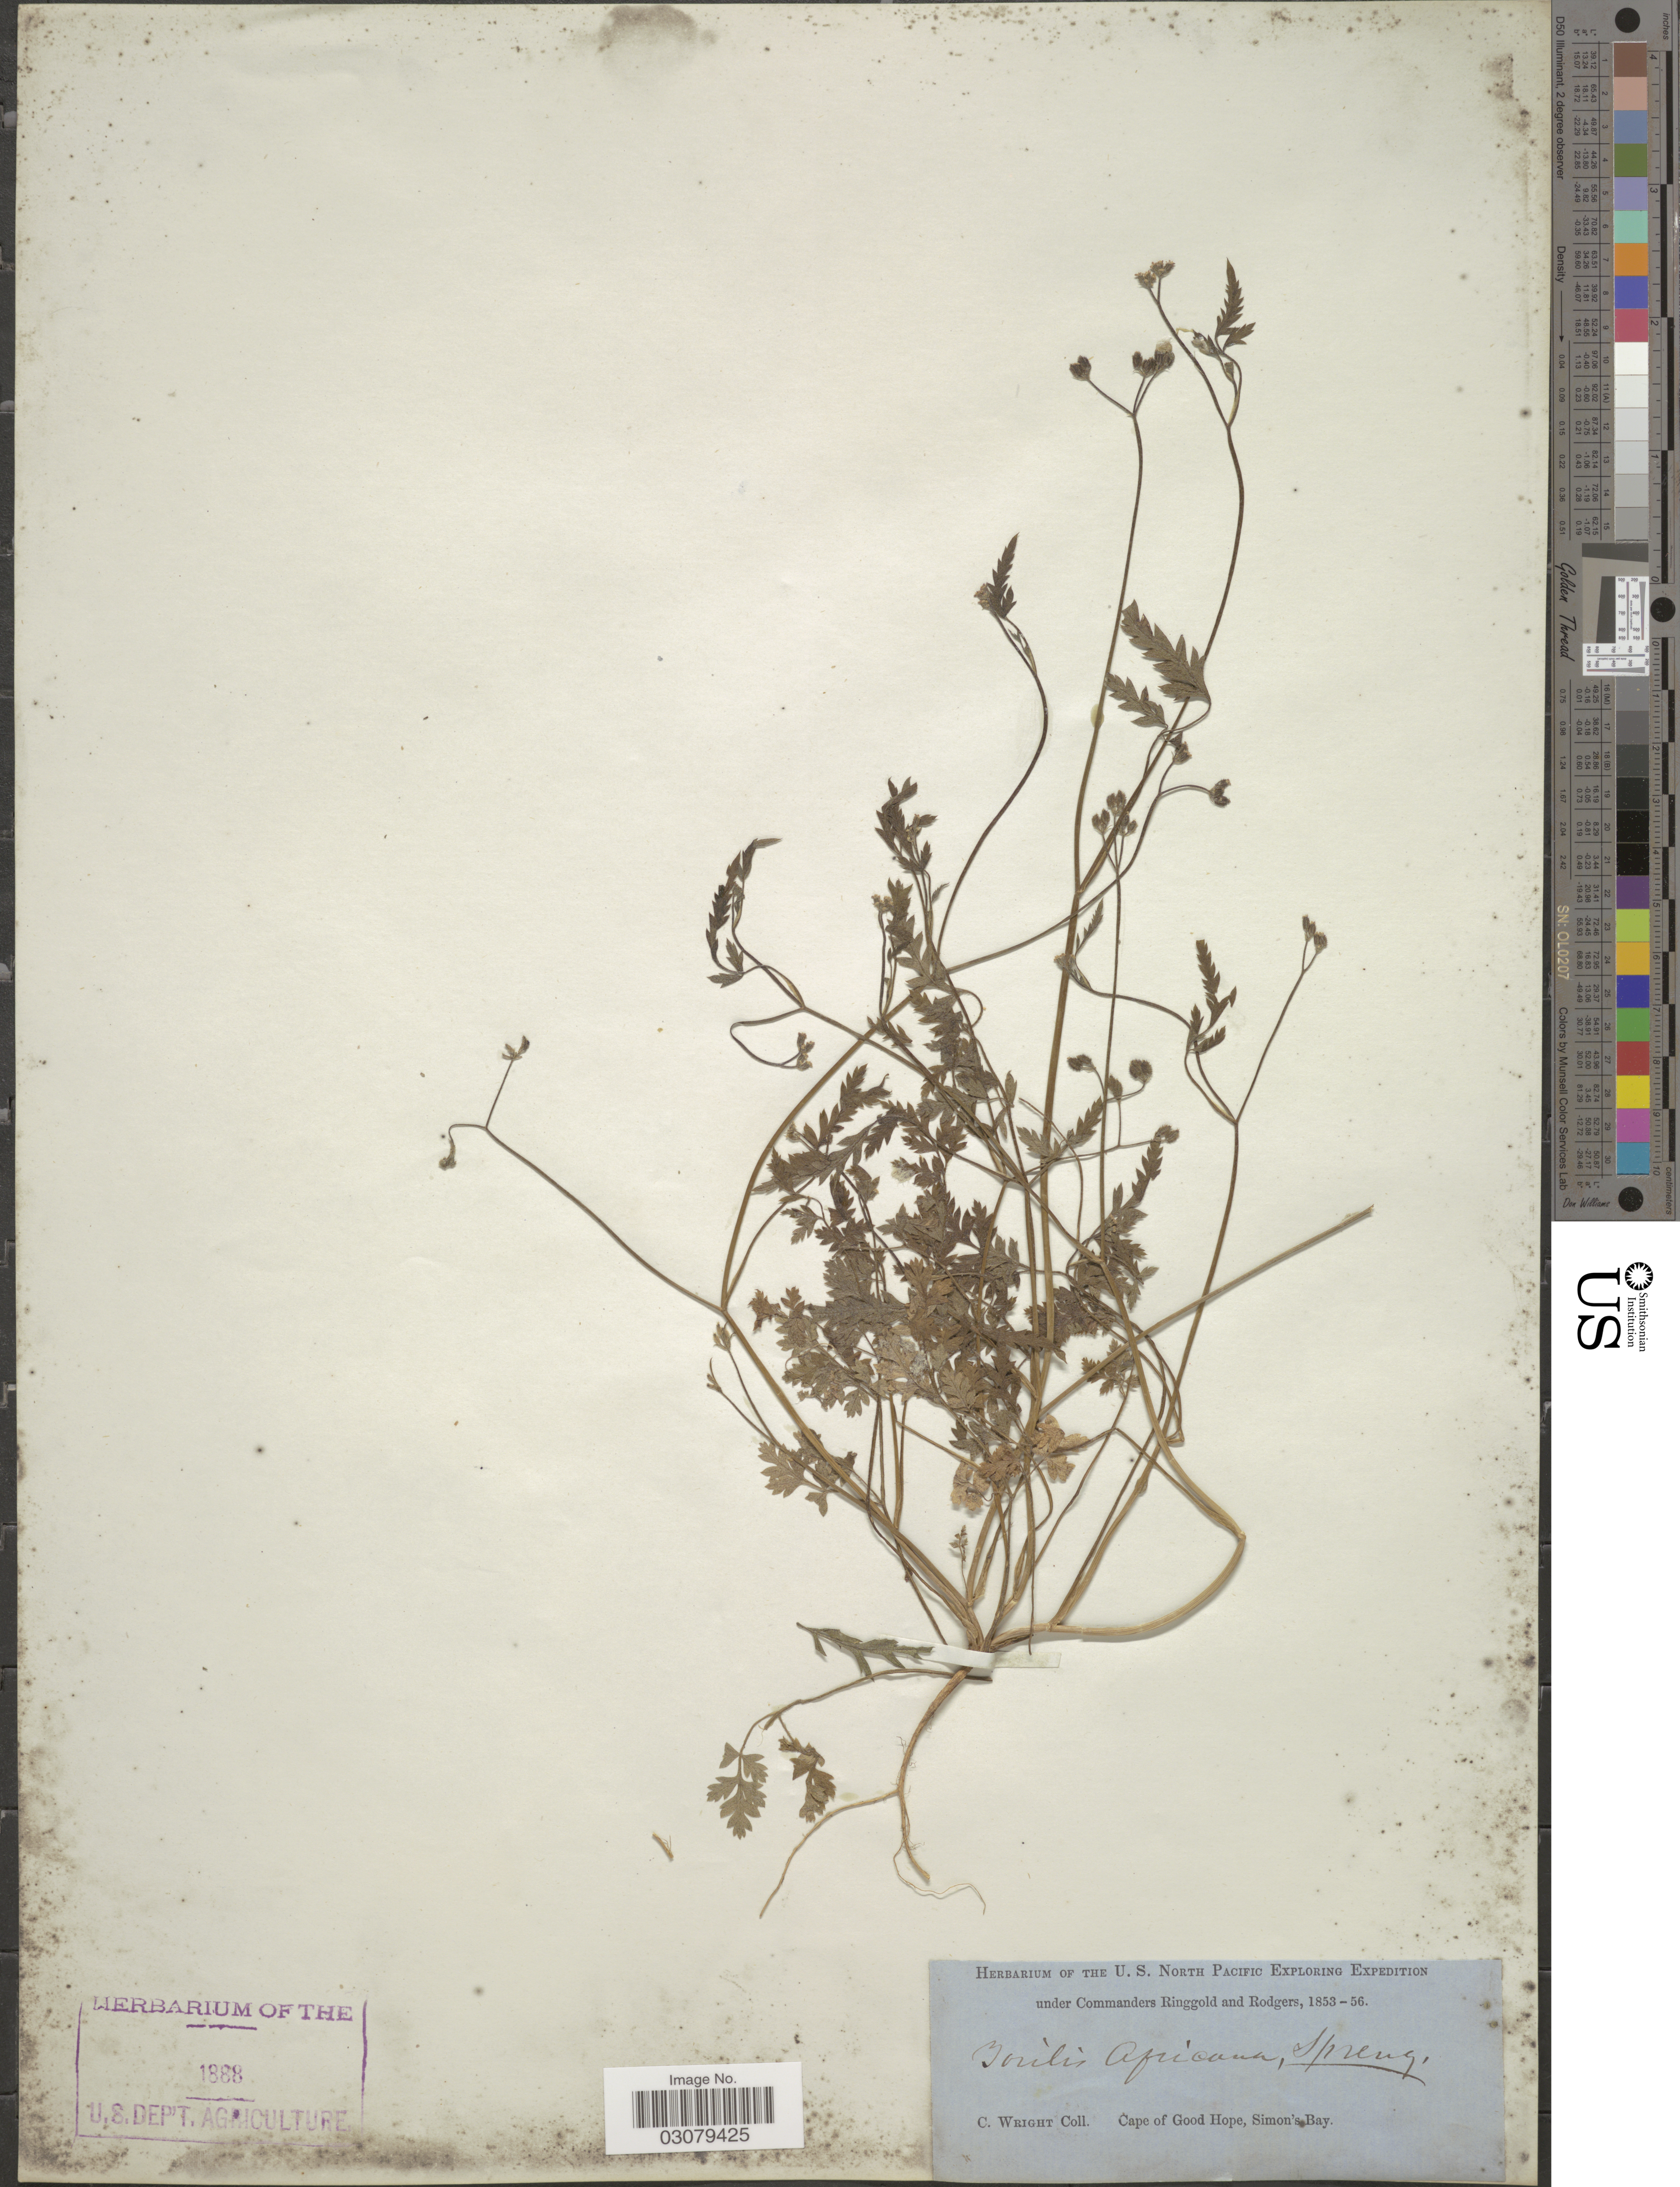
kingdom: Plantae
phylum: Tracheophyta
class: Magnoliopsida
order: Apiales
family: Apiaceae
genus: Torilis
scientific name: Torilis africana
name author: (Thunb.) Spreng.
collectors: C. Wright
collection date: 1853/1856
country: South Africa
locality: Cape of Good Hope, Simon's Bay.